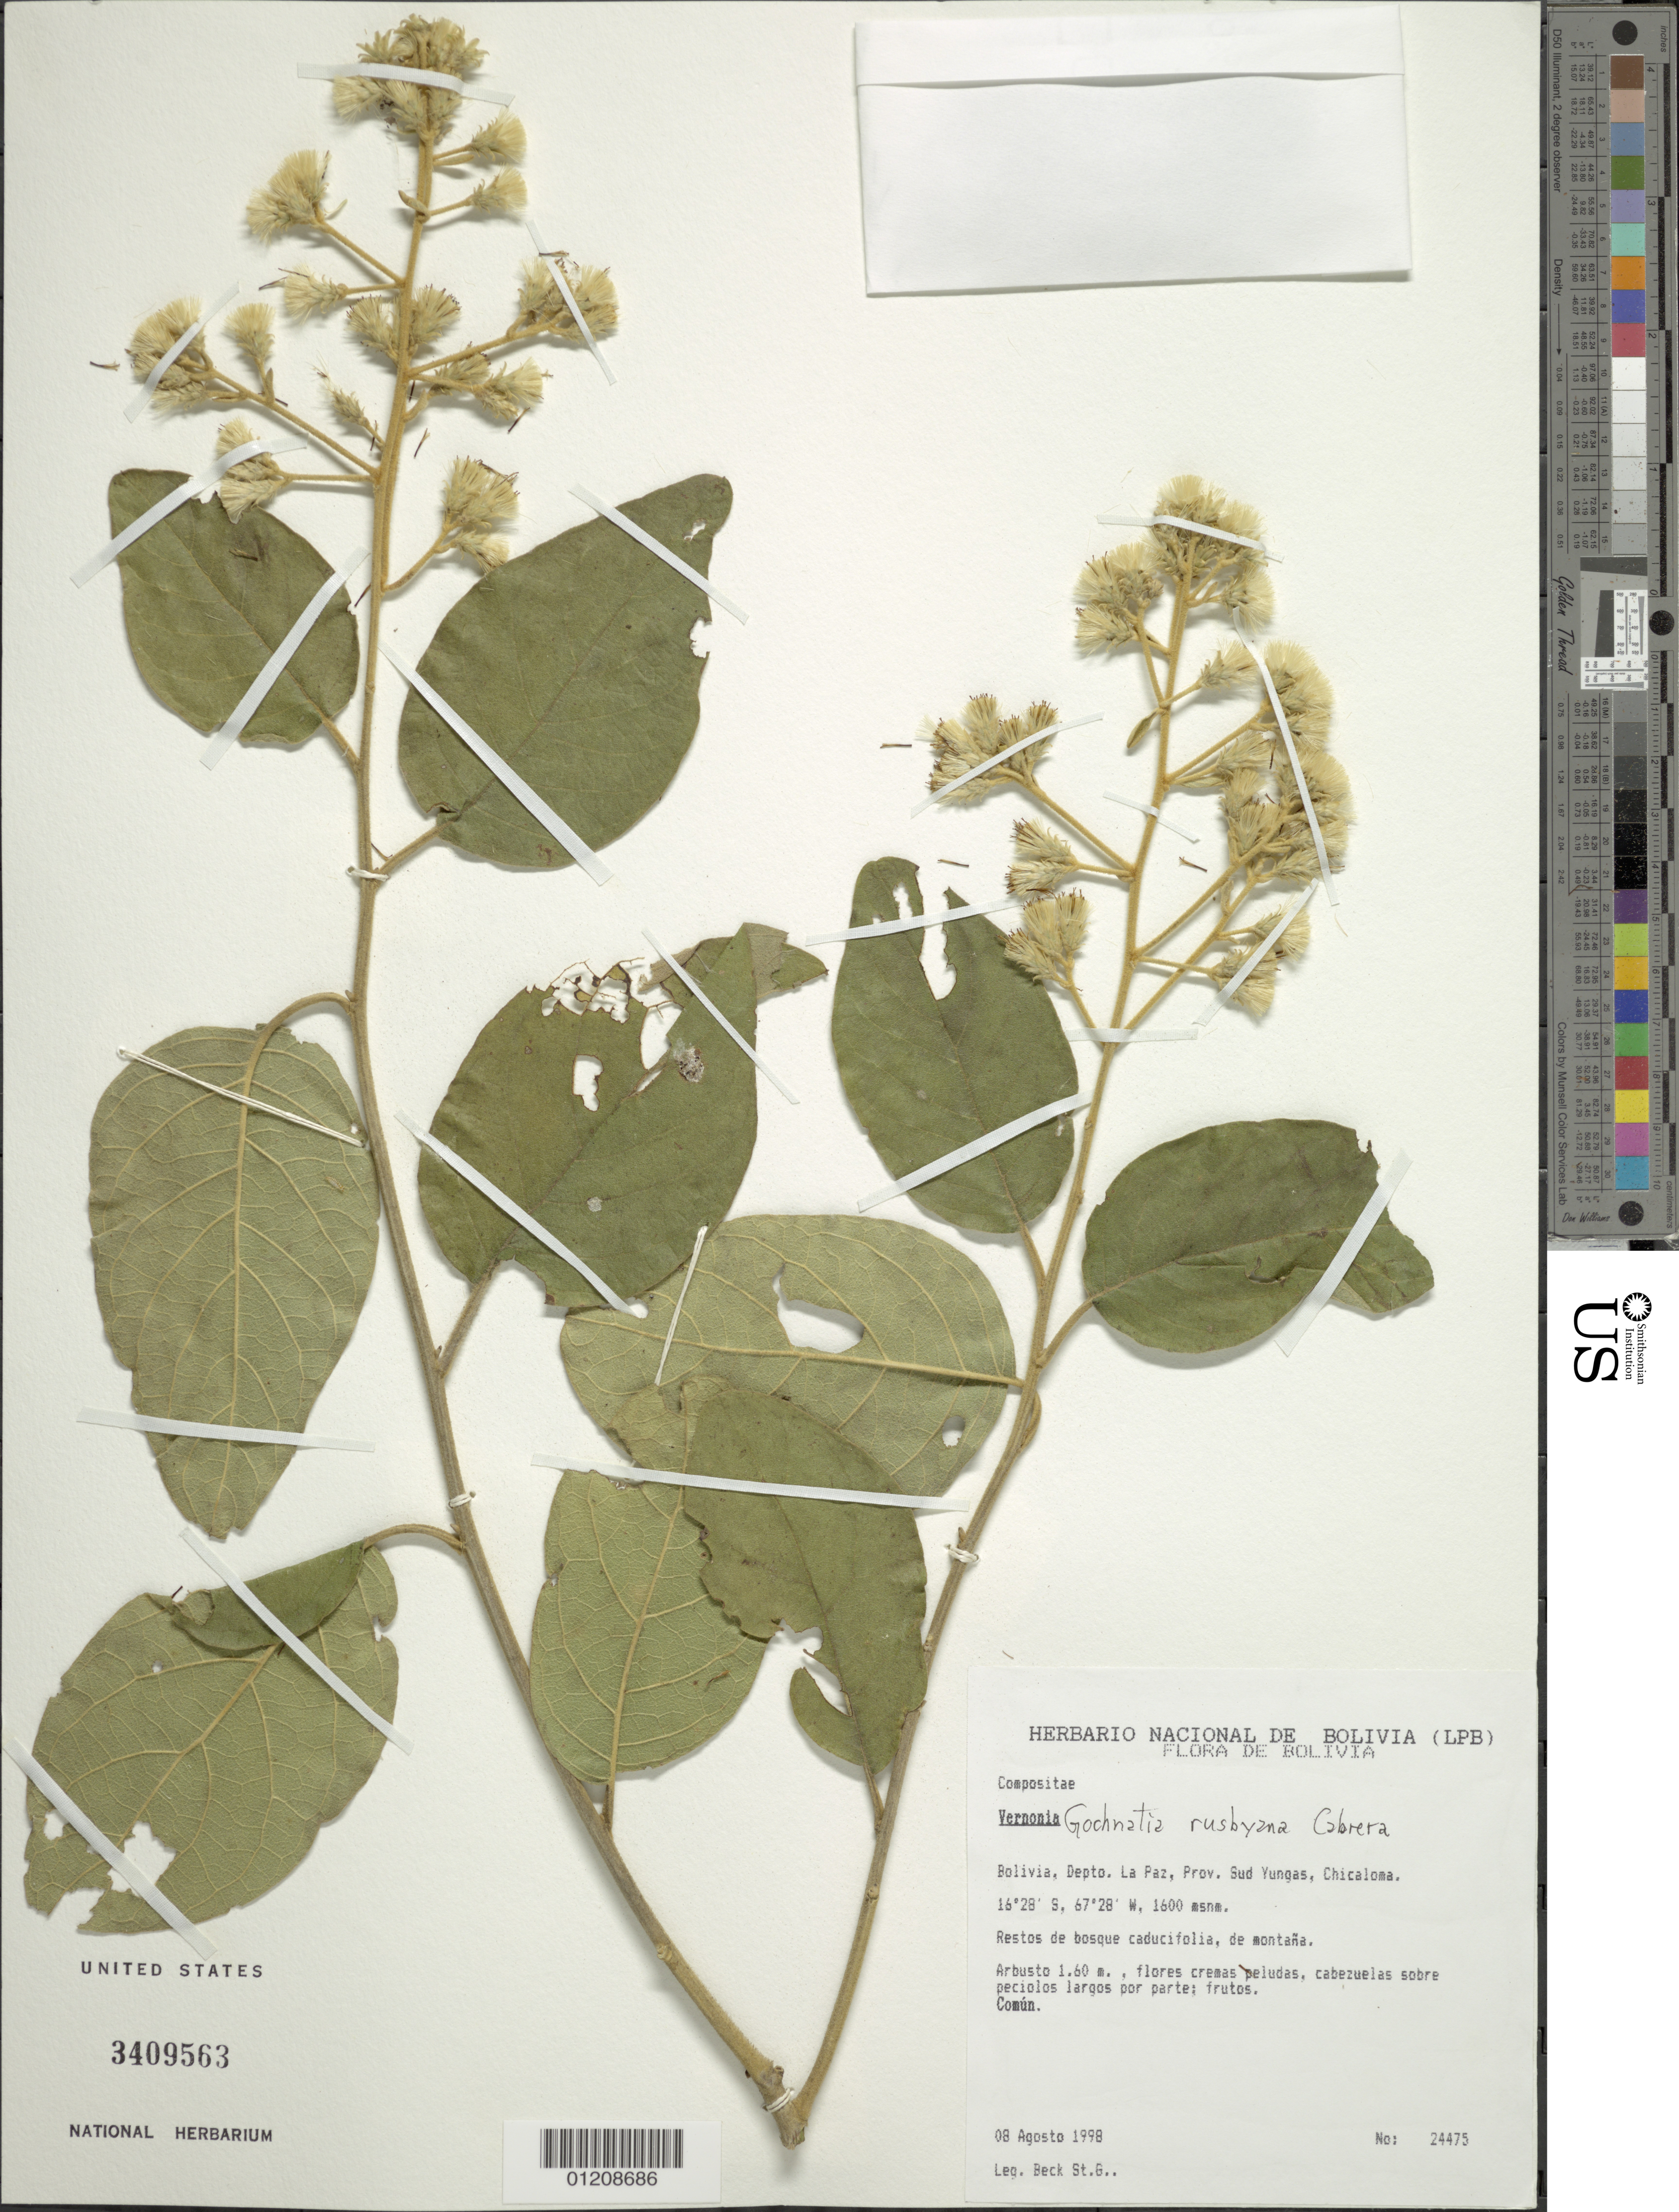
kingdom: Plantae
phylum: Tracheophyta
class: Magnoliopsida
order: Asterales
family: Asteraceae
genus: Moquiniastrum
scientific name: Moquiniastrum bolivianum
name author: (Rusby) G. Sancho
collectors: S. G. Beck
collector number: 24475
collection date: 1998-08-08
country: Bolivia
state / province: La Paz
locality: Prov. Sud Yungas, Chicaloma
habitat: Restos de bosque caducifolia, de montaña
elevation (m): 1600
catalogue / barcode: US 3409563